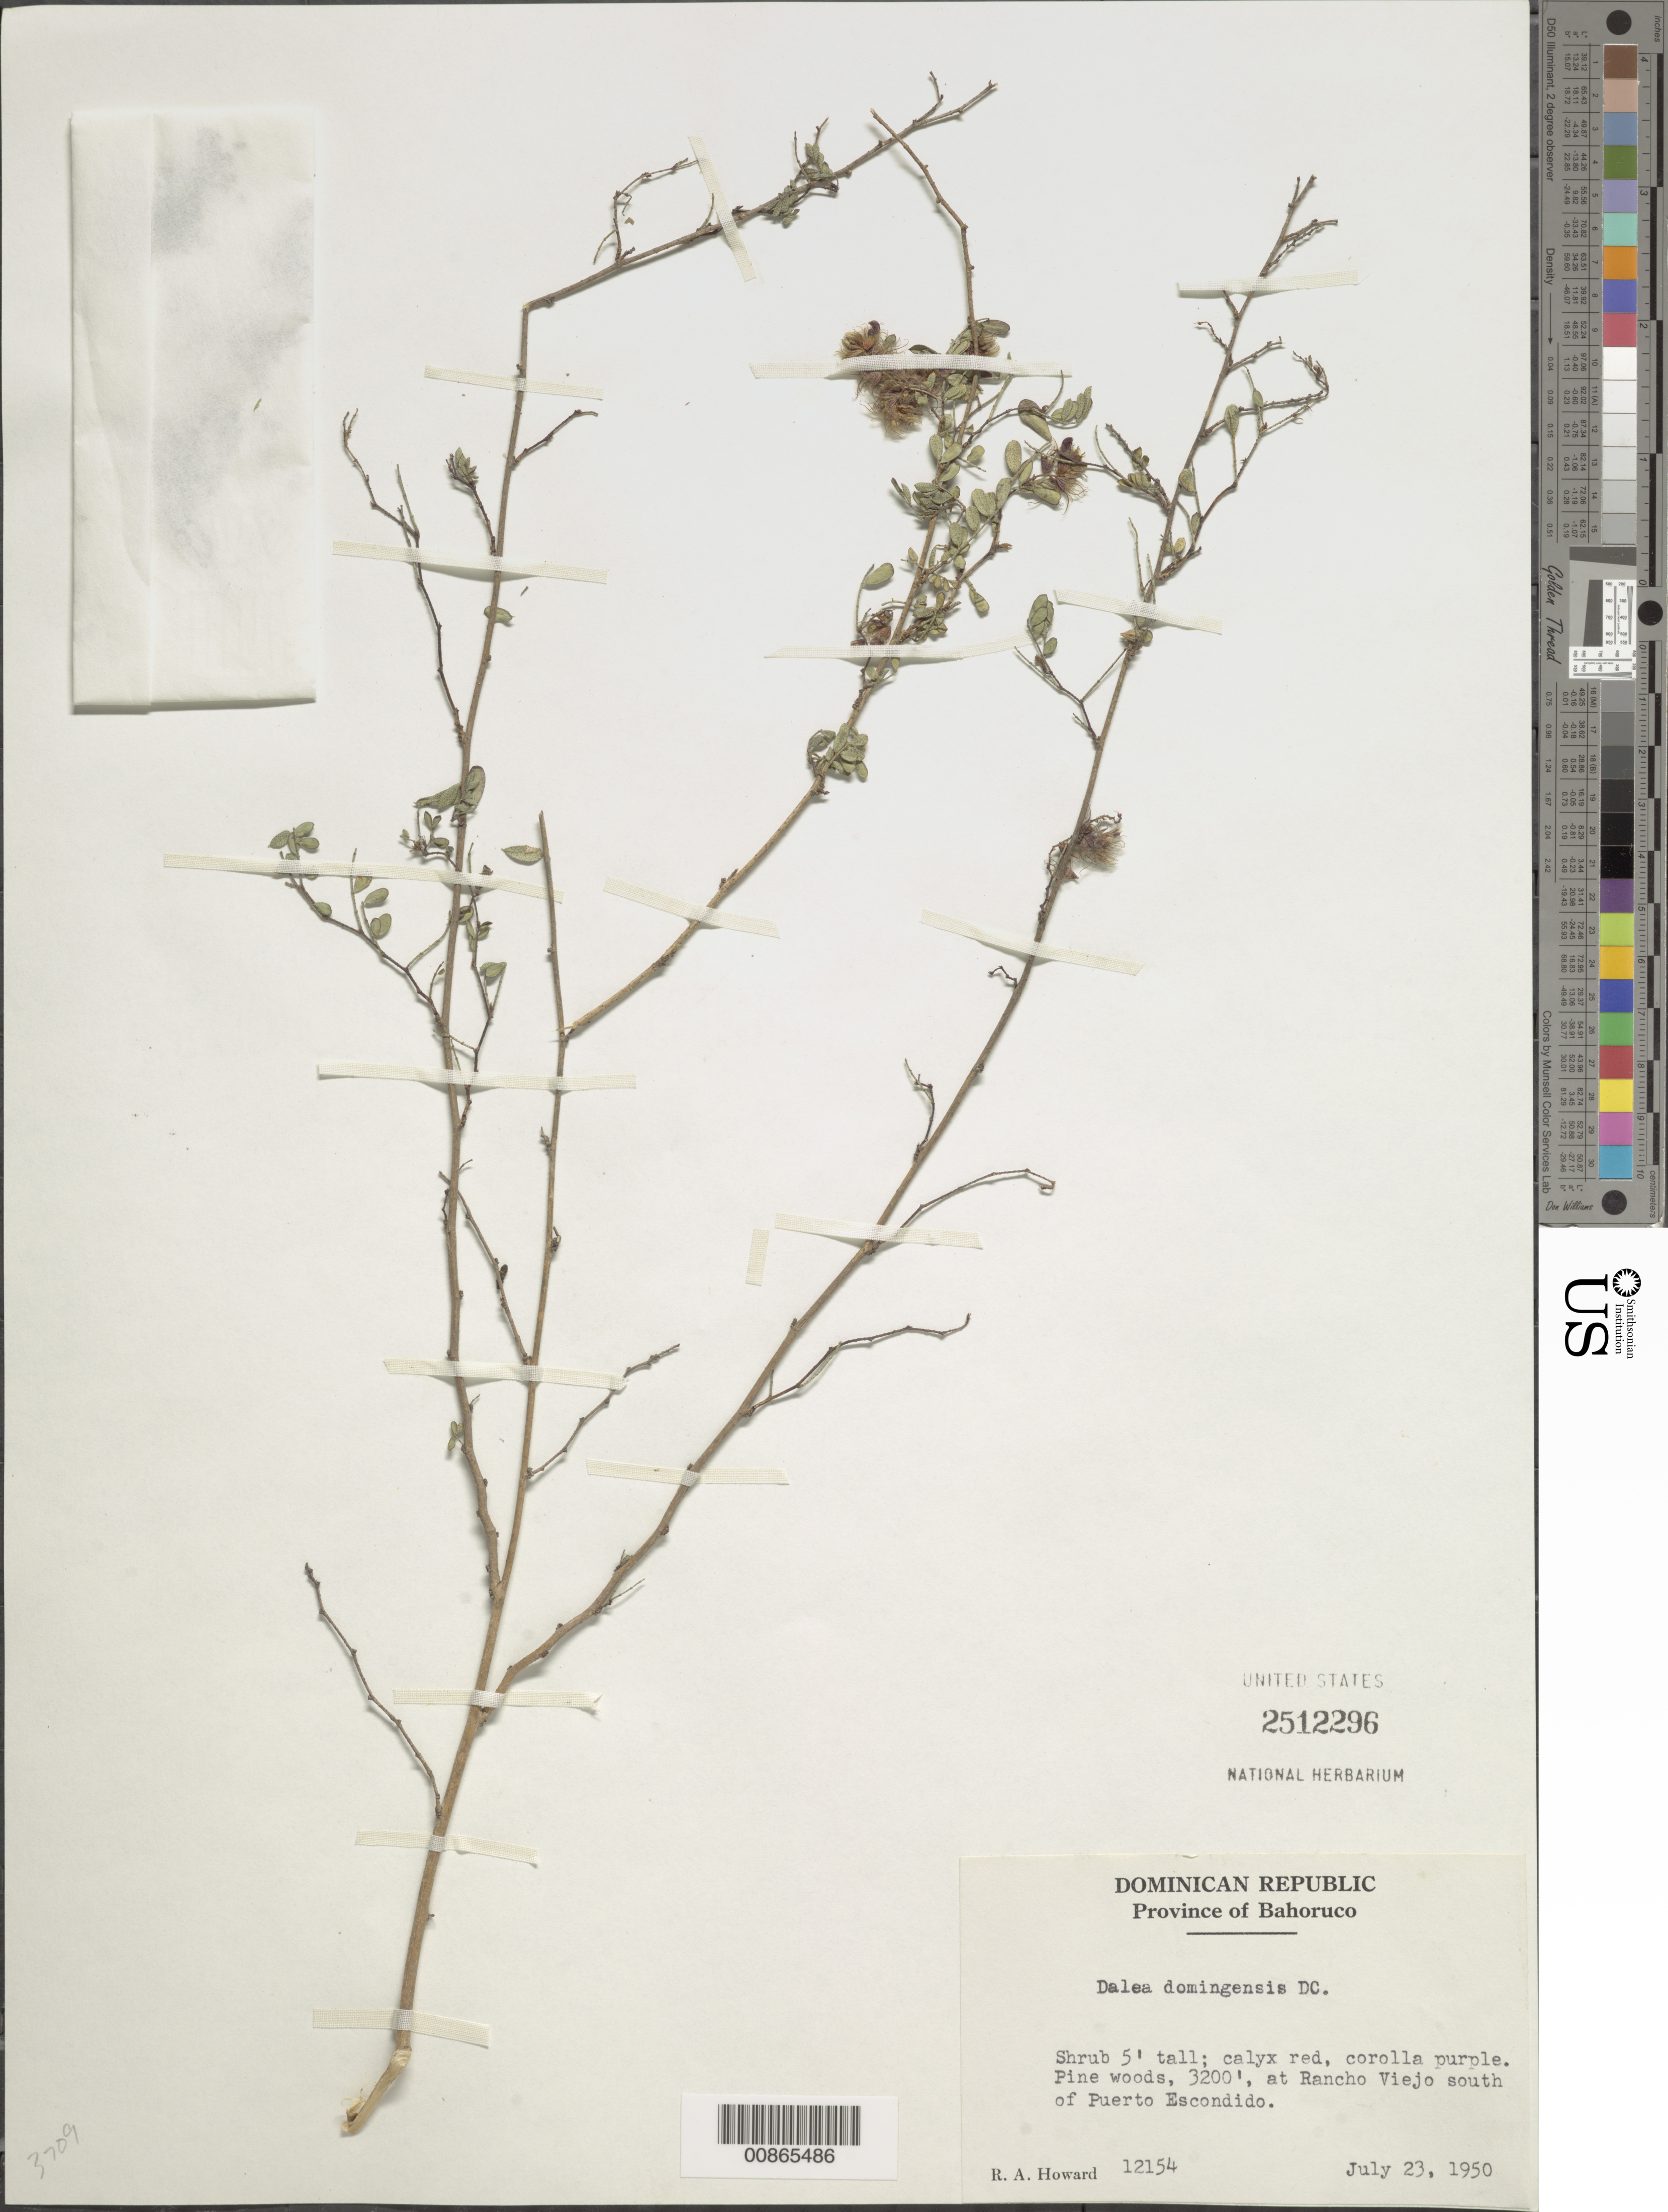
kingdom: Plantae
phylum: Tracheophyta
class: Magnoliopsida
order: Fabales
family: Fabaceae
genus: Dalea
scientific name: Dalea carthagenensis var. carthagenensis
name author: (Jacq.) J.F. Macbr.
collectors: R. A. Howard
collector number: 12154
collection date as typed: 23 Jul 1950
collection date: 1950-07-23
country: Dominican Republic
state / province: Baoruco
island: Hispaniola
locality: At Rancho Viejo south of Puerto Escondido.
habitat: Pine woods.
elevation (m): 975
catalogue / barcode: US 2512296